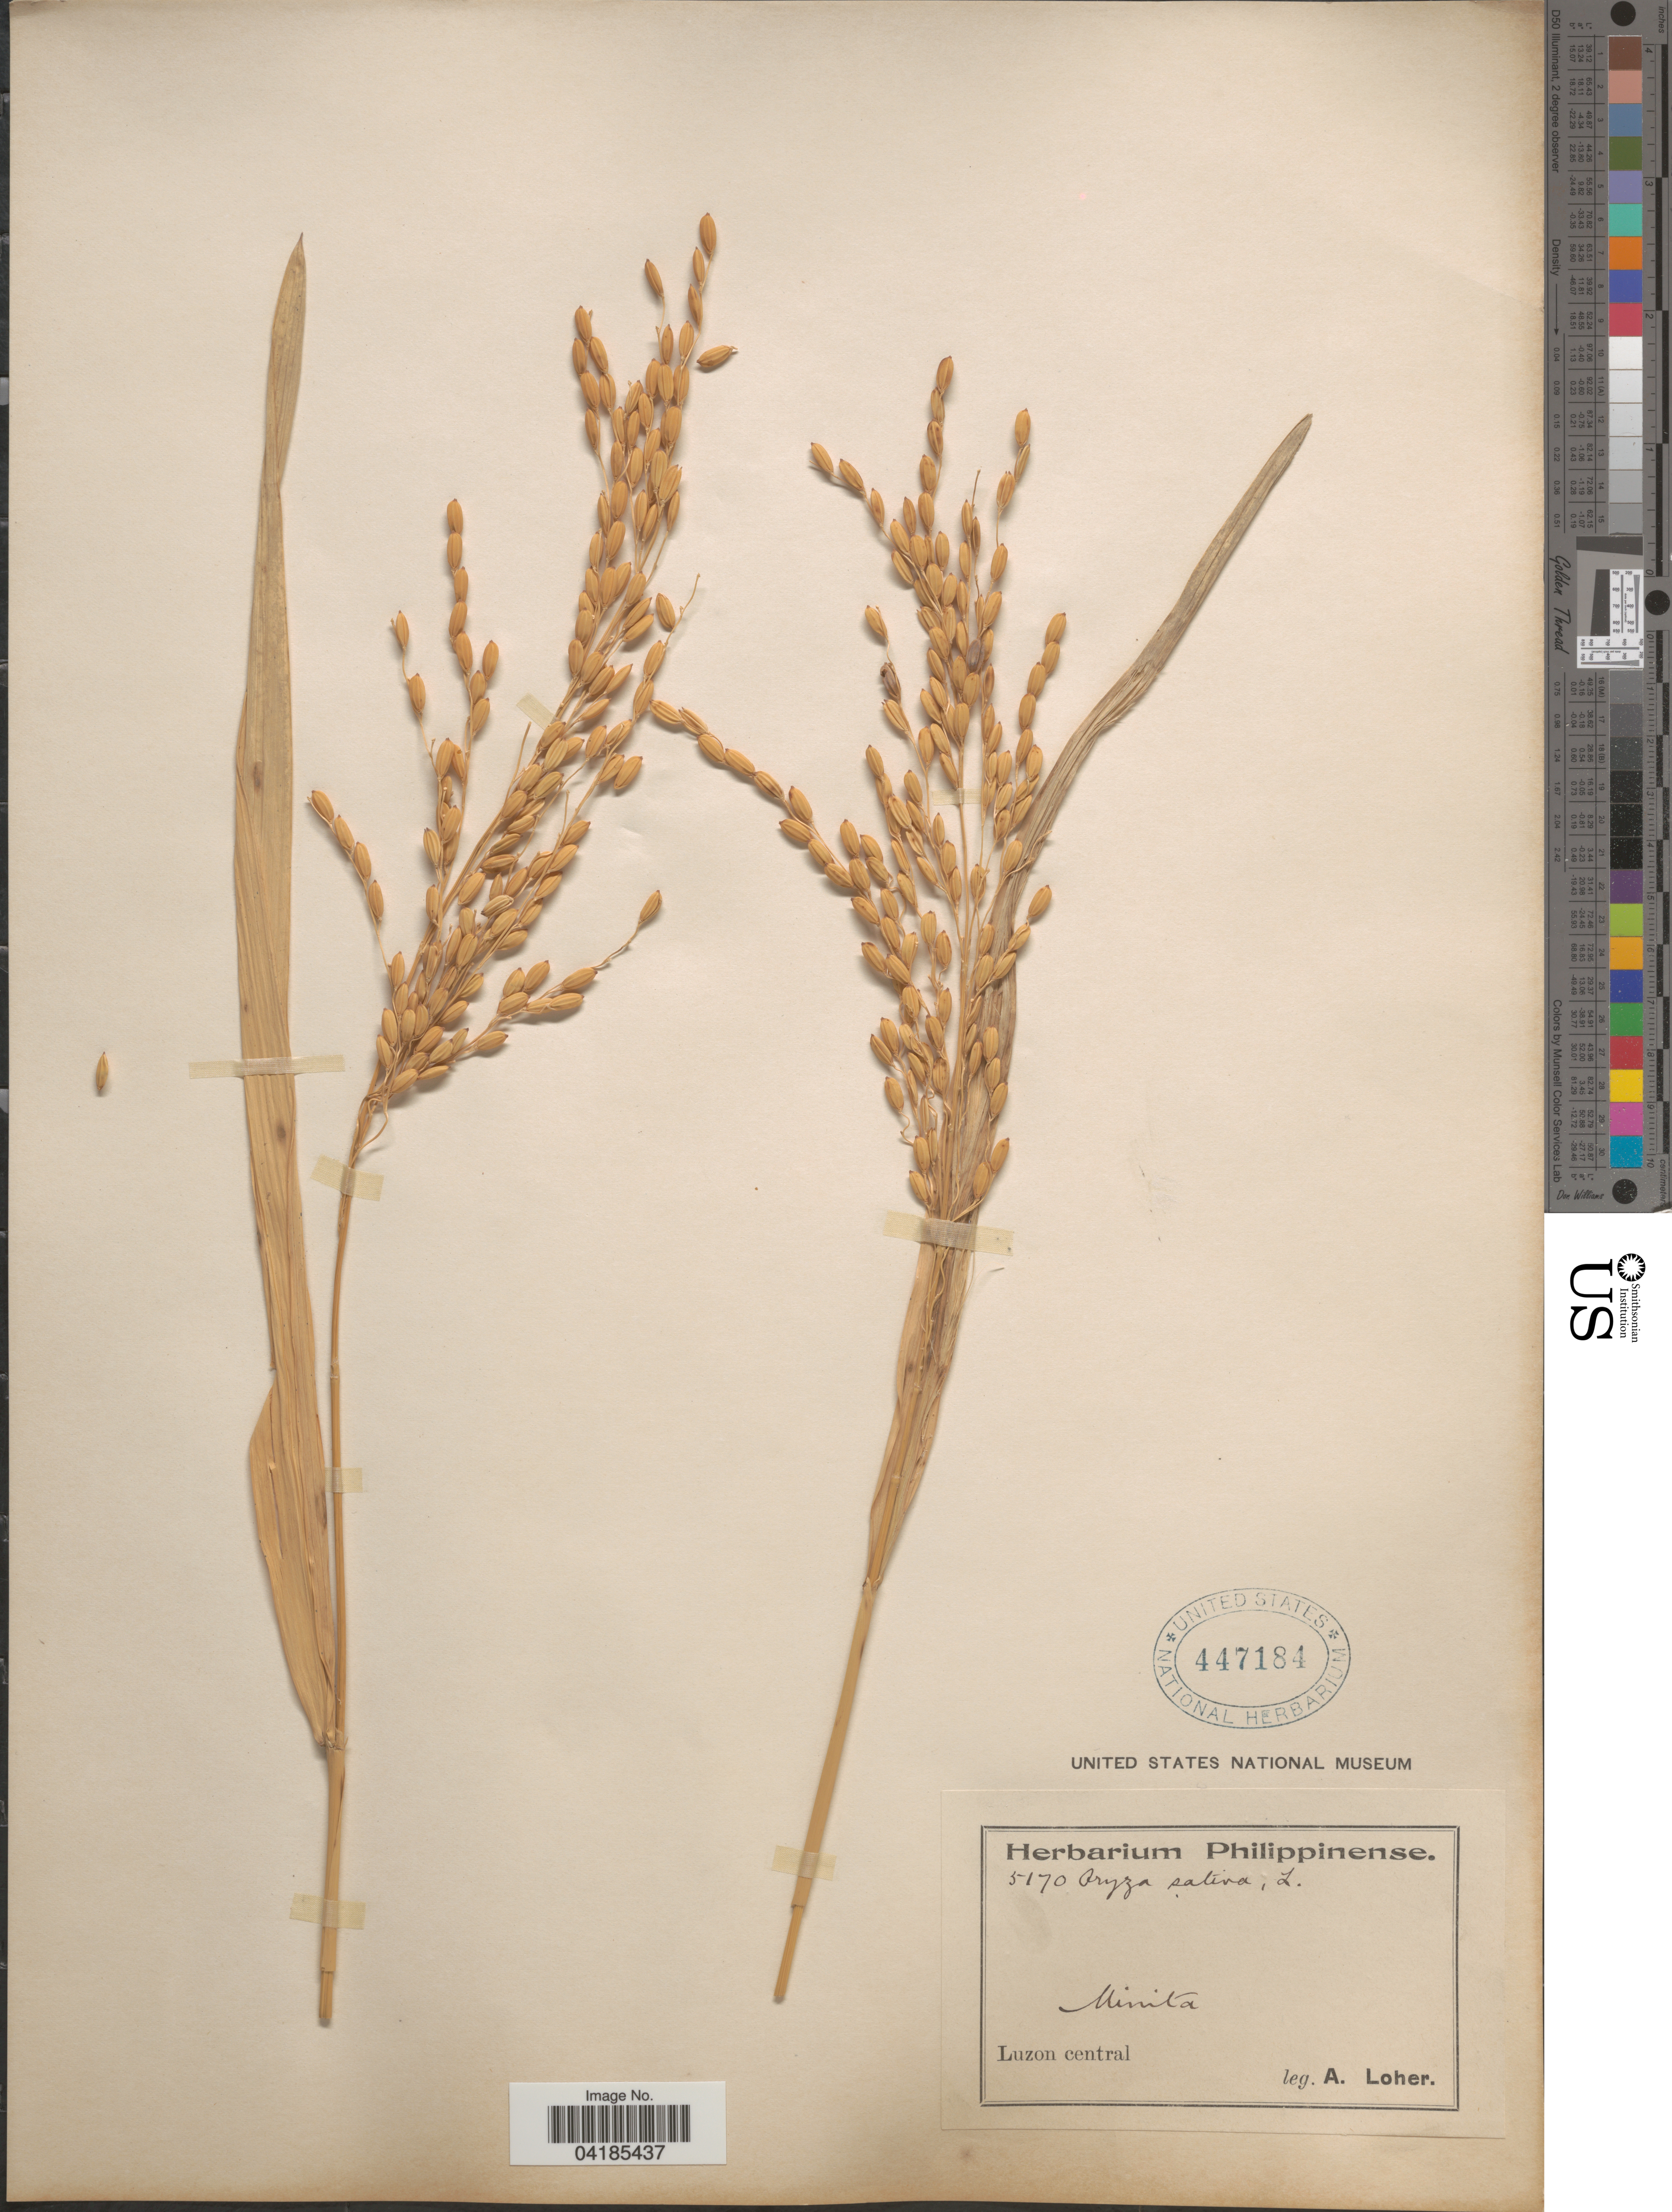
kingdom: Plantae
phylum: Tracheophyta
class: Liliopsida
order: Poales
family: Poaceae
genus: Oryza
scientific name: Oryza sativa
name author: L.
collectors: A. Loher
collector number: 5170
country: Philippines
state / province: Central Luzon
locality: Luzon central. Minita.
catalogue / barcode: US 447184